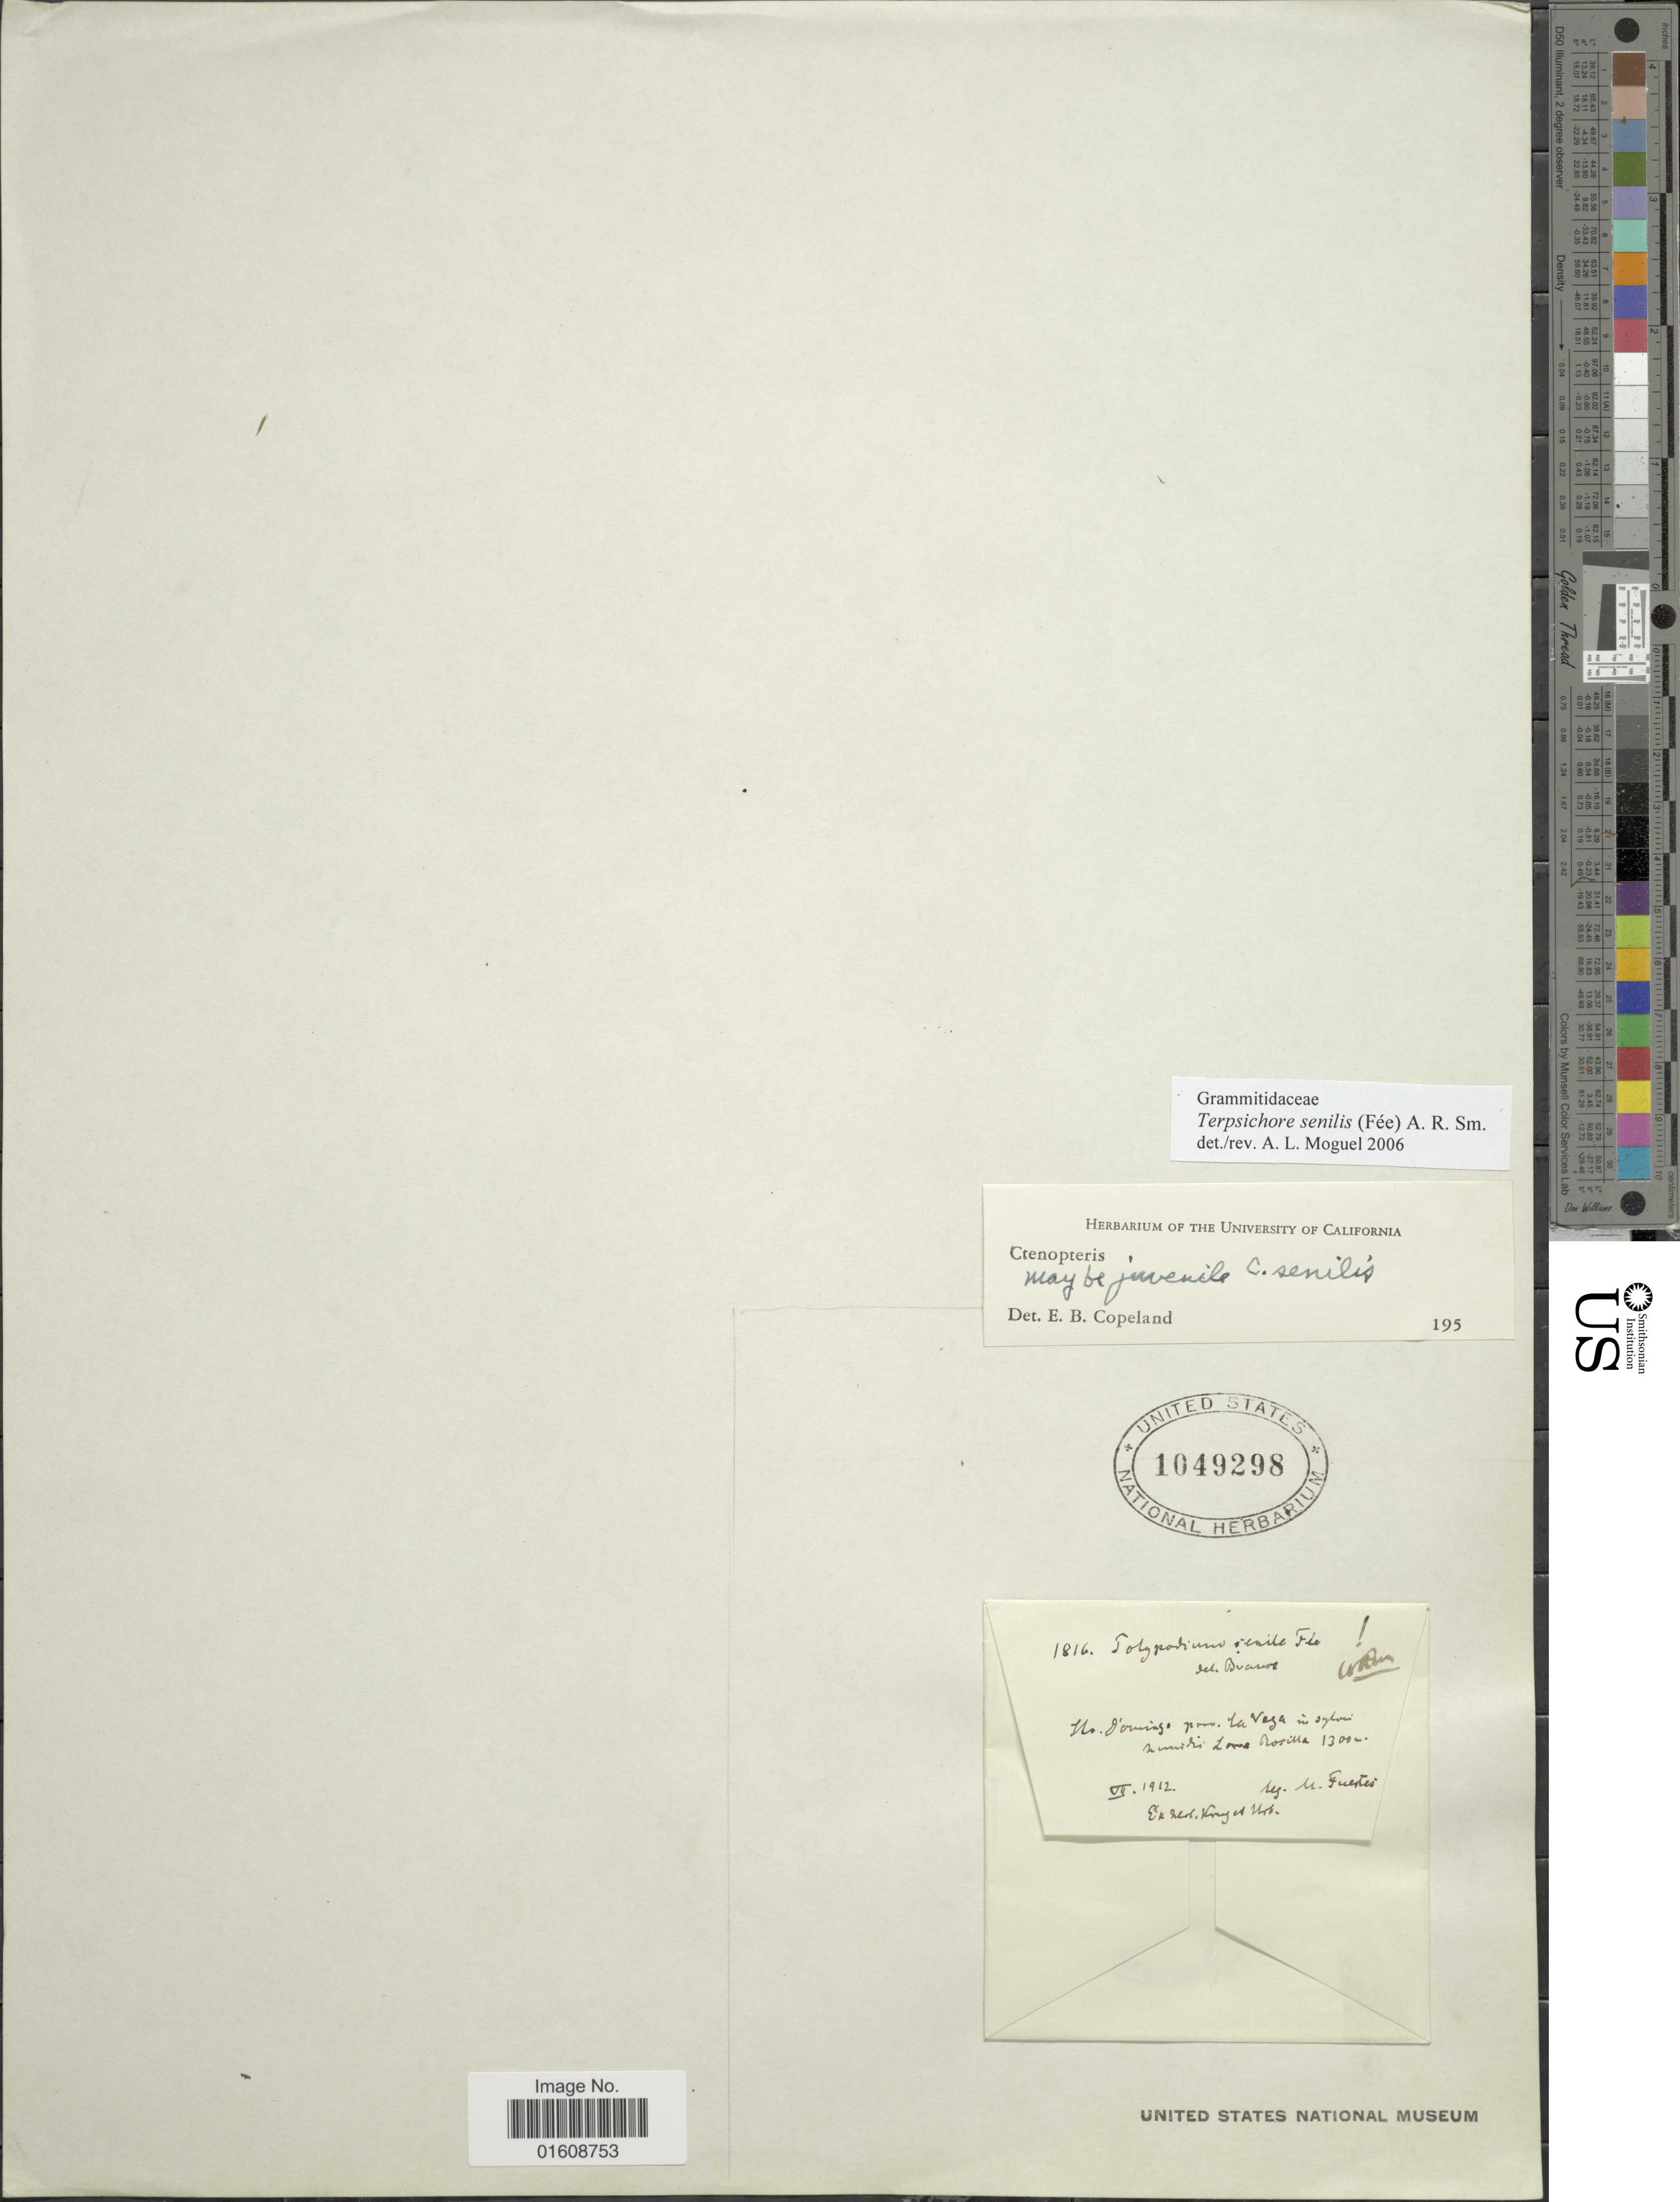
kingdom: Plantae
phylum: Tracheophyta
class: Polypodiopsida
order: Polypodiales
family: Polypodiaceae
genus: Alansmia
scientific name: Alansmia senilis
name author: (Fée) Moguel & M. Kessler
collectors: M. Fuertes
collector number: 1816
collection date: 1912-07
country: Dominican Republic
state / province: La Vega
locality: Sto. Domingo. In sylvis humidis Loma Bosilla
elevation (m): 1300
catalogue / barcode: US 1049298